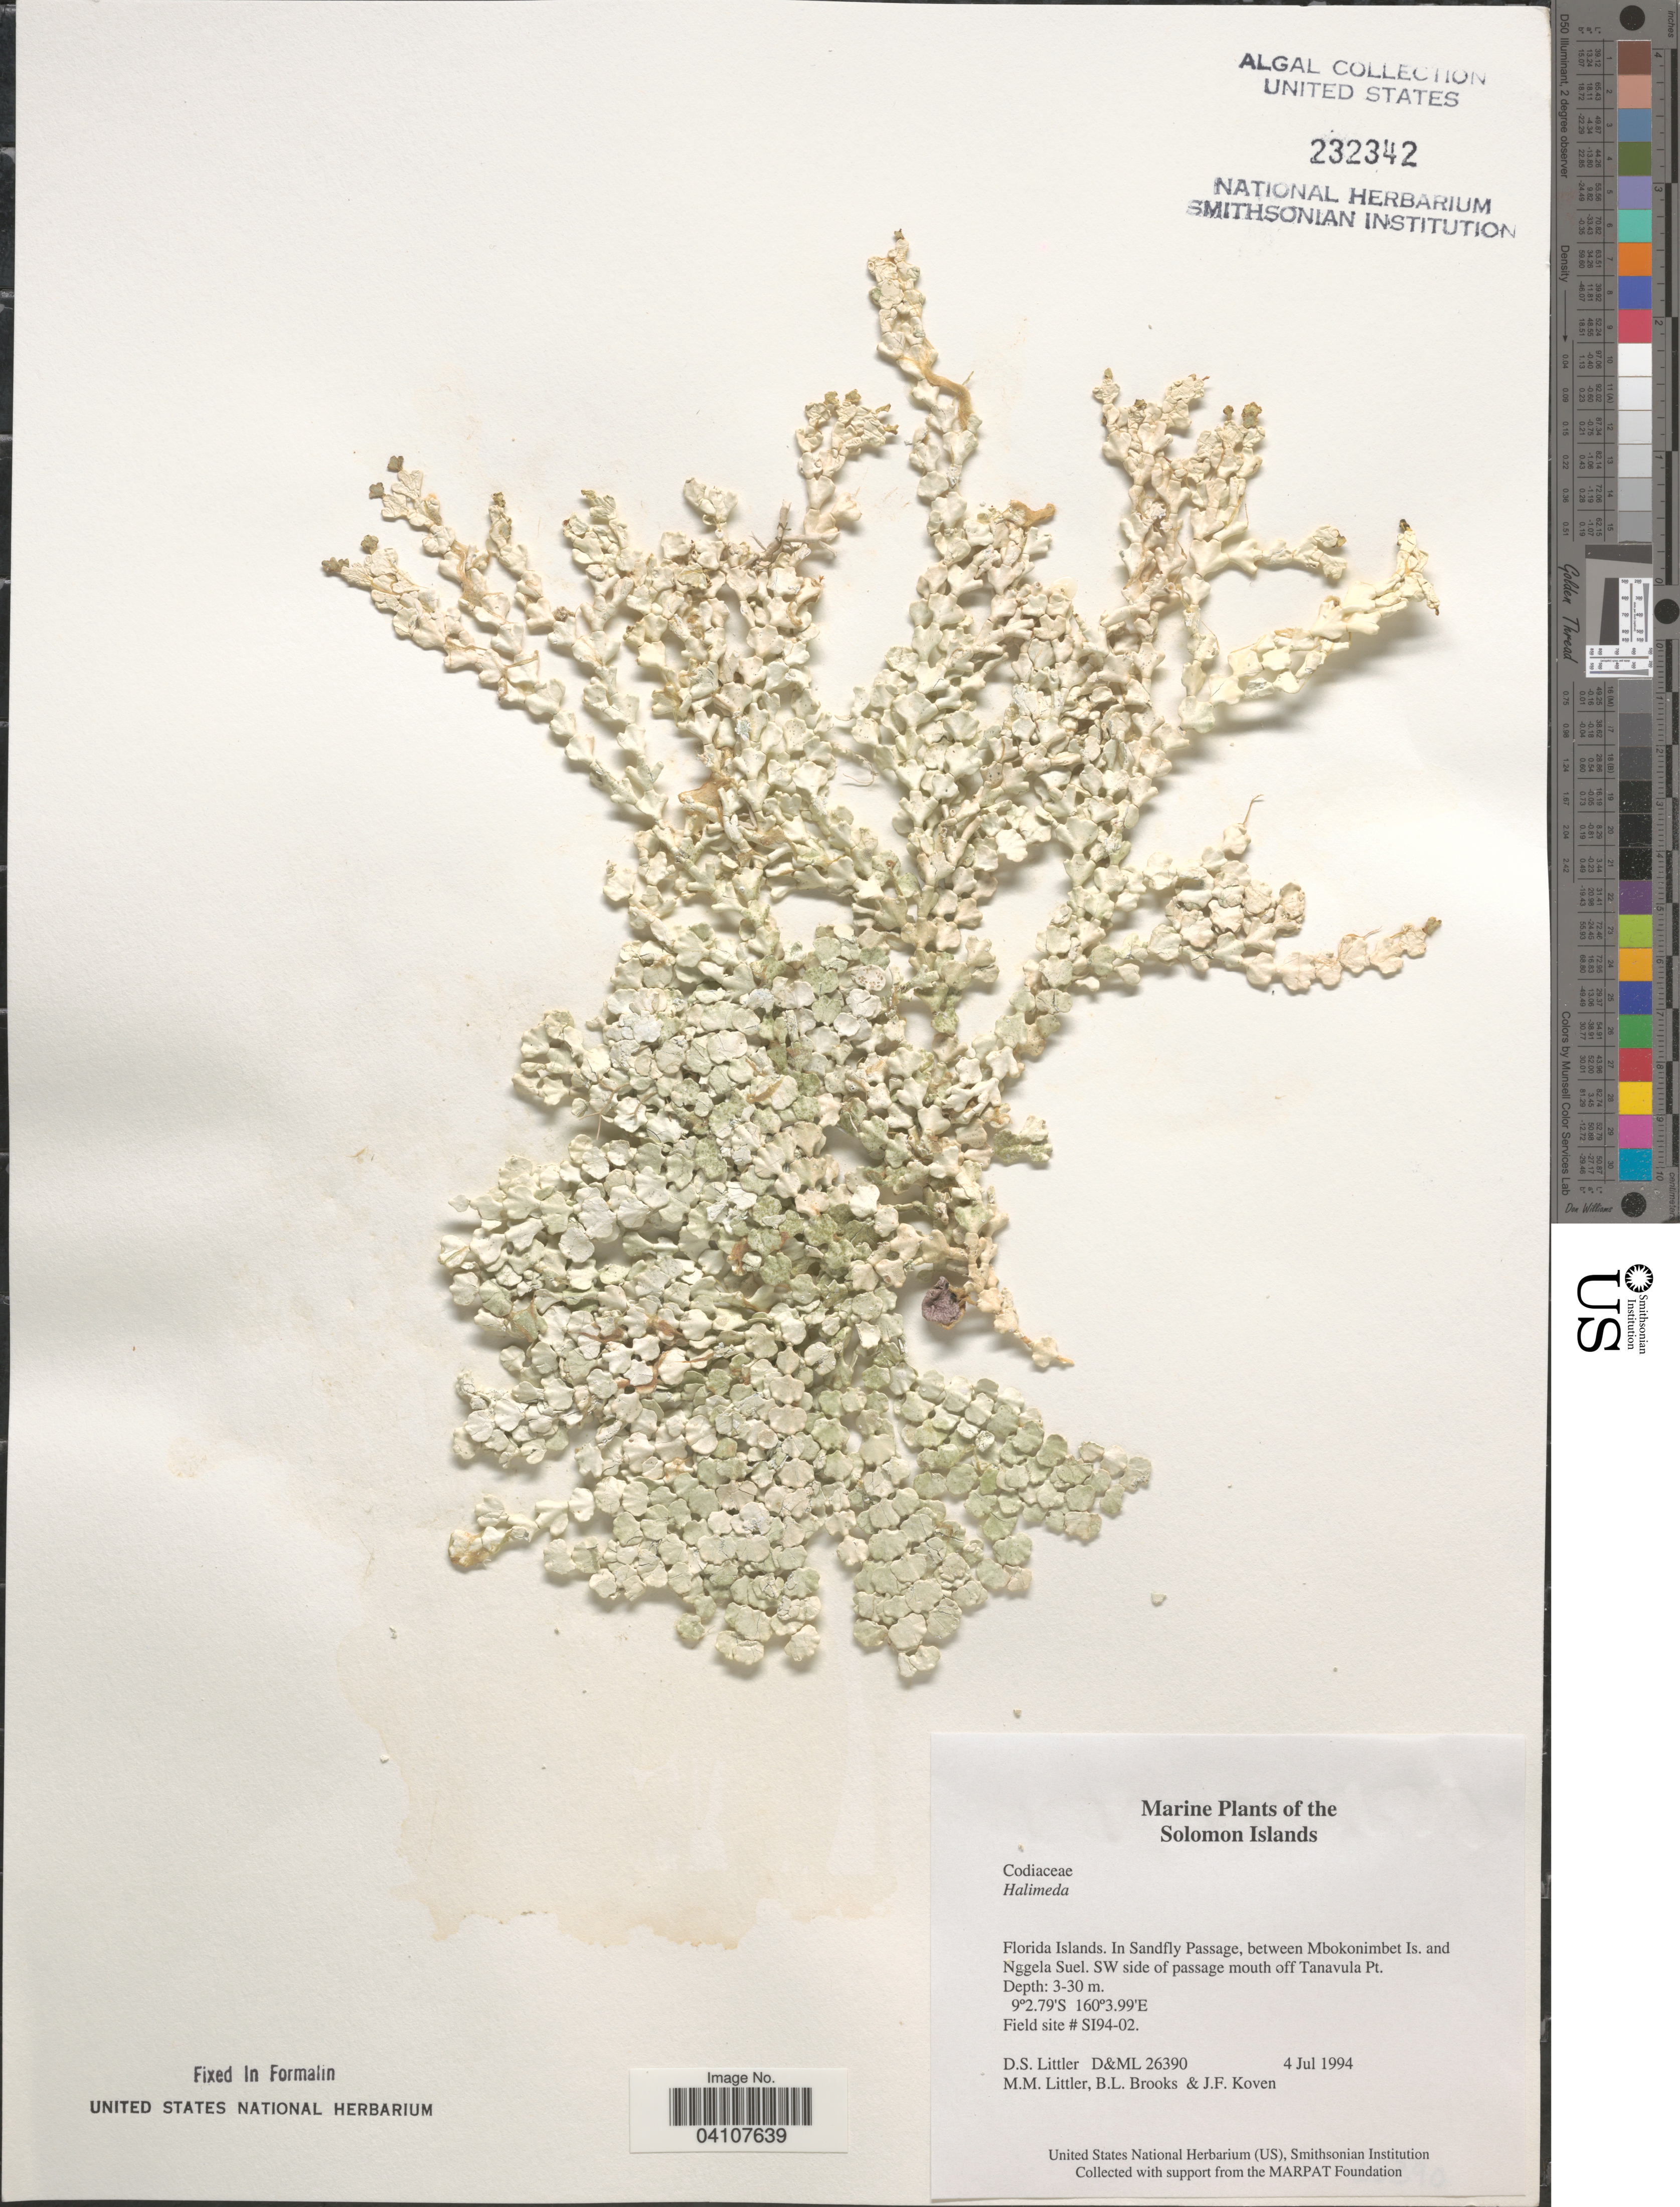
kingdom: Plantae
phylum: Chlorophyta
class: Ulvophyceae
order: Bryopsidales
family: Halimedaceae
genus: Halimeda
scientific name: Halimeda sp.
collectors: D. S. Littler, B. Brooks & J. Koven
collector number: D&ML26390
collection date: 1994-07-04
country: Solomon Islands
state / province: Solomon Islands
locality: Florida Islands. In Sandfly Passage, between Mbokonimbet Is. and Nggela Suel. SW side of passage mouth off Tanavula Pt. Field site # SI94-02.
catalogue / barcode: US 232342